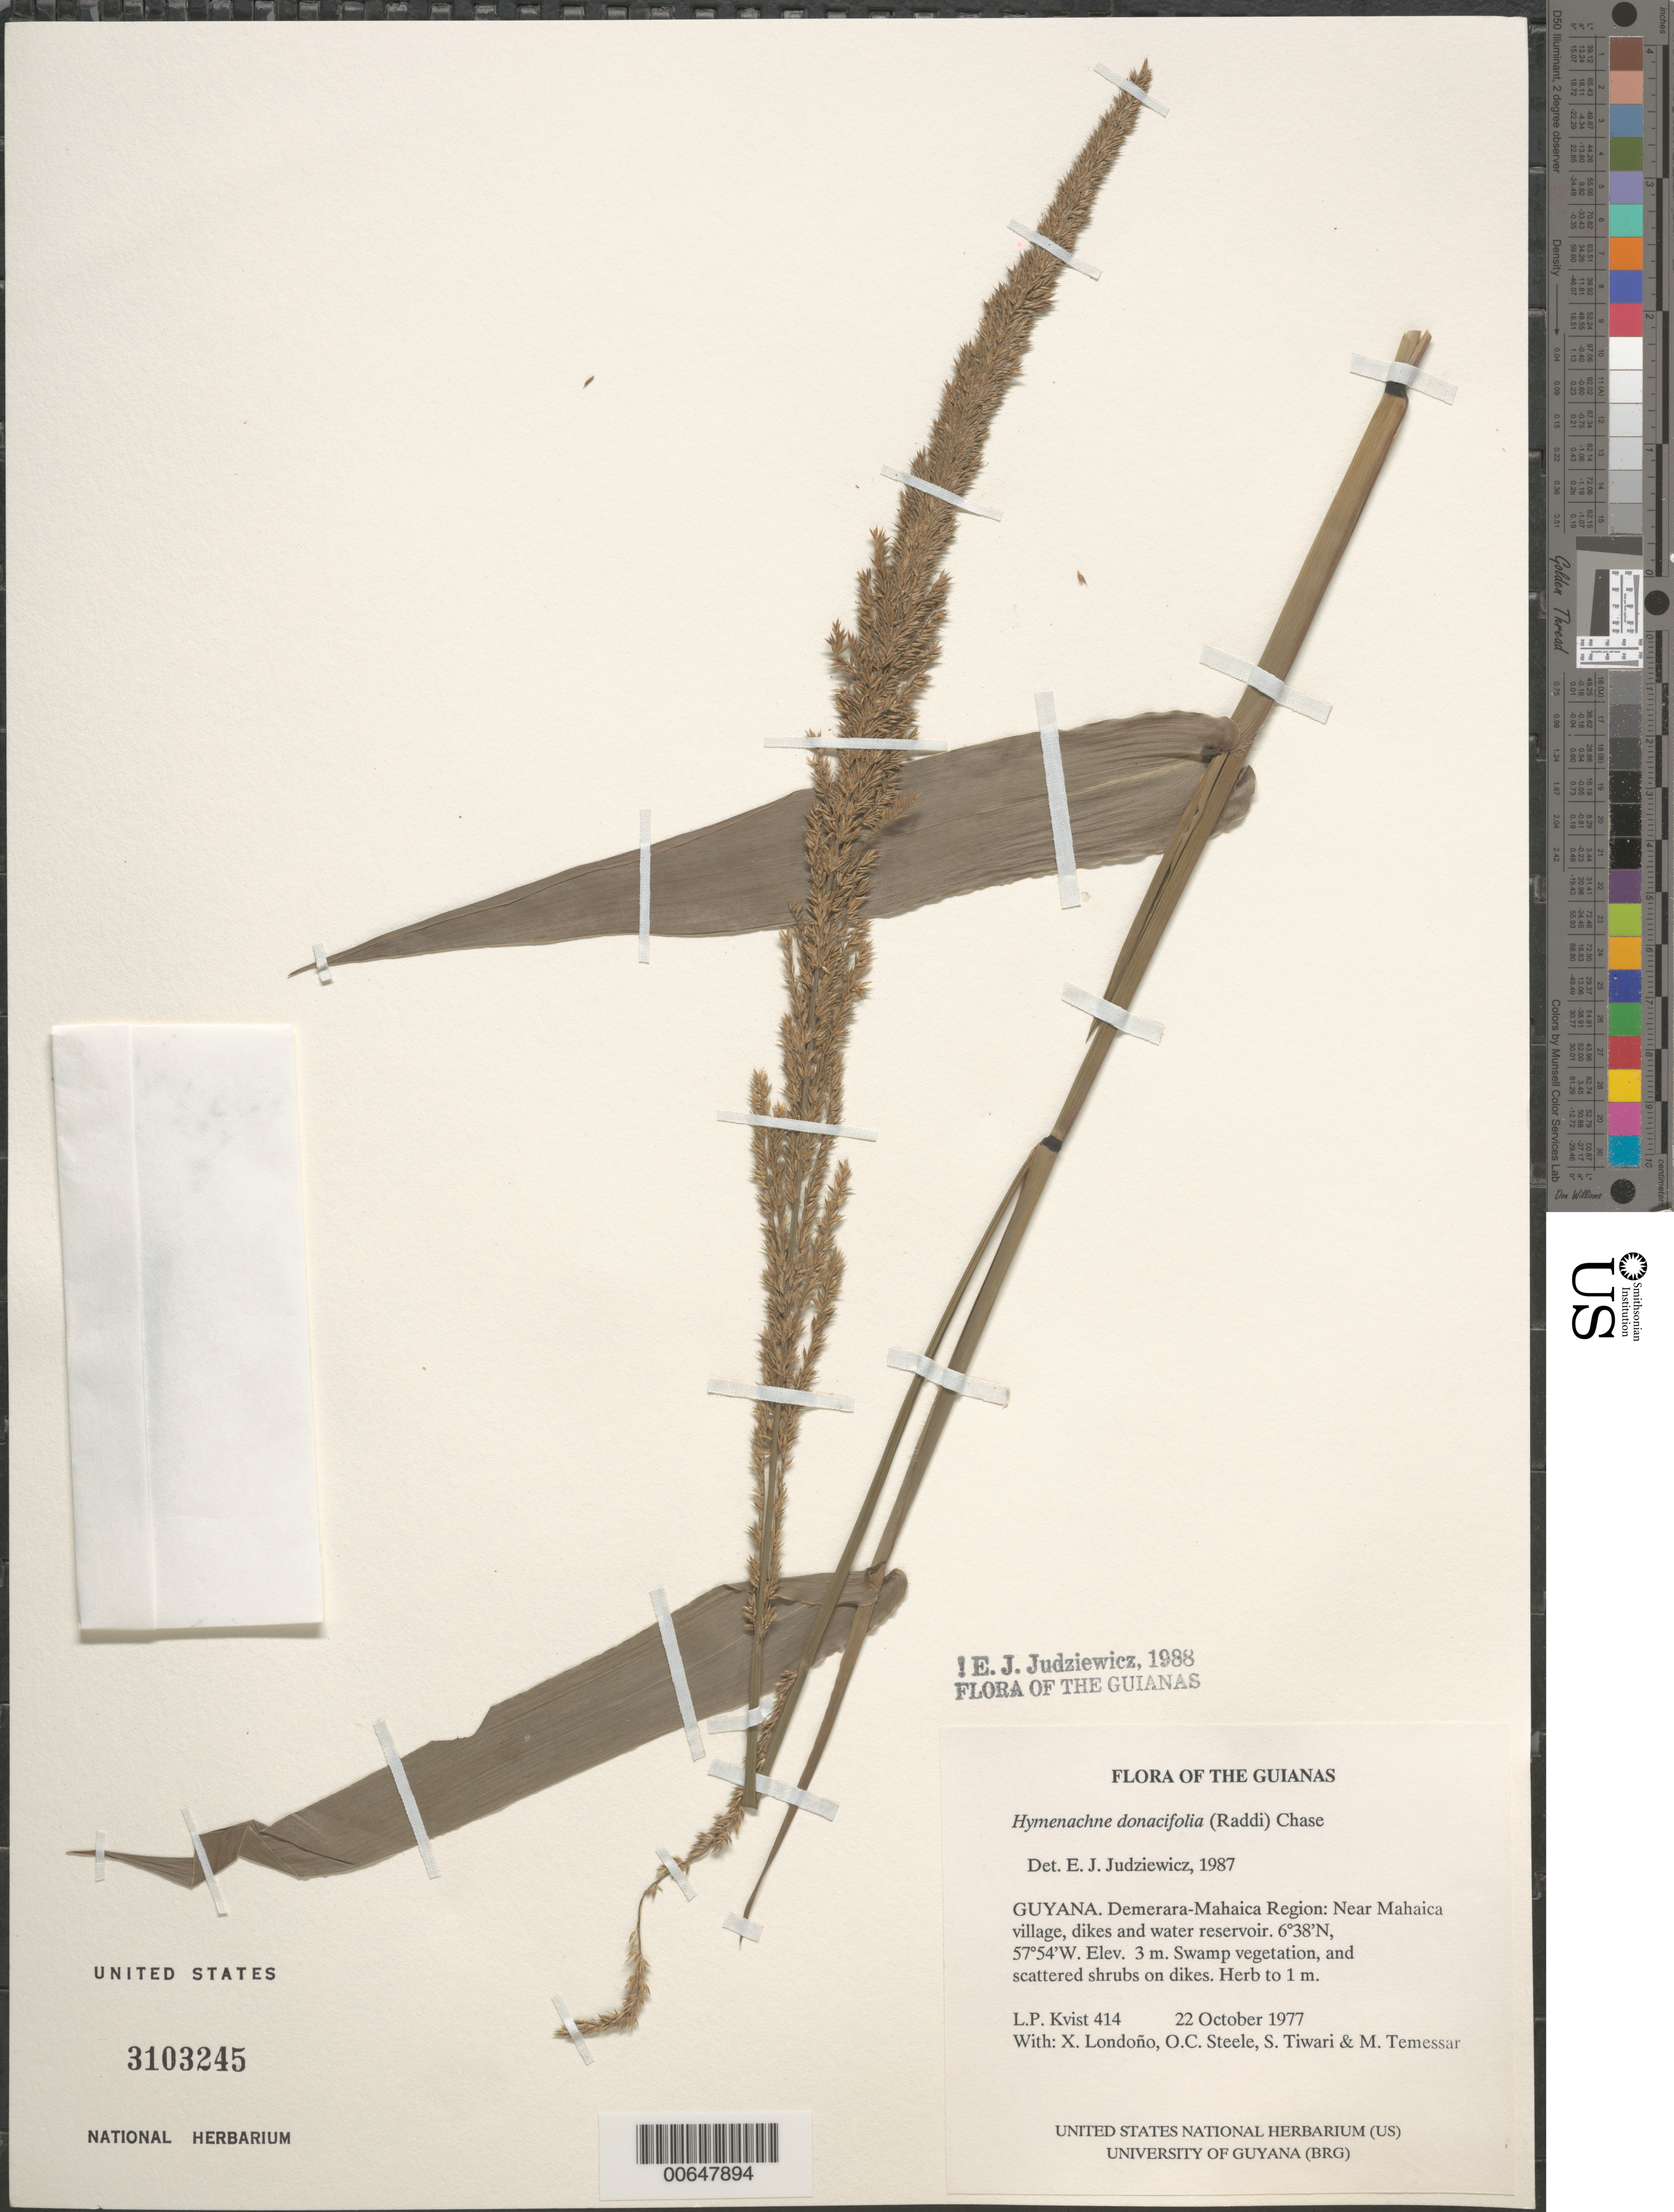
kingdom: Plantae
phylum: Tracheophyta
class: Liliopsida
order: Poales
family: Poaceae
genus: Hymenachne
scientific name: Hymenachne donacifolia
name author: (Raddi) Chase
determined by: Judziewicz, E. J.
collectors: L. P. Kvist, X. Londoño, O. C. Steele, S. Tiwari & M. Tamessar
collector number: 414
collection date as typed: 22 October 1987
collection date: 1987-10-22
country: Guyana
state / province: Demerara-Mahaica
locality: Near Mahaica village, dikes and water reservoir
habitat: Swamp vegetation, and scattered shrubs on dikes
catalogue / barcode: US 3103245